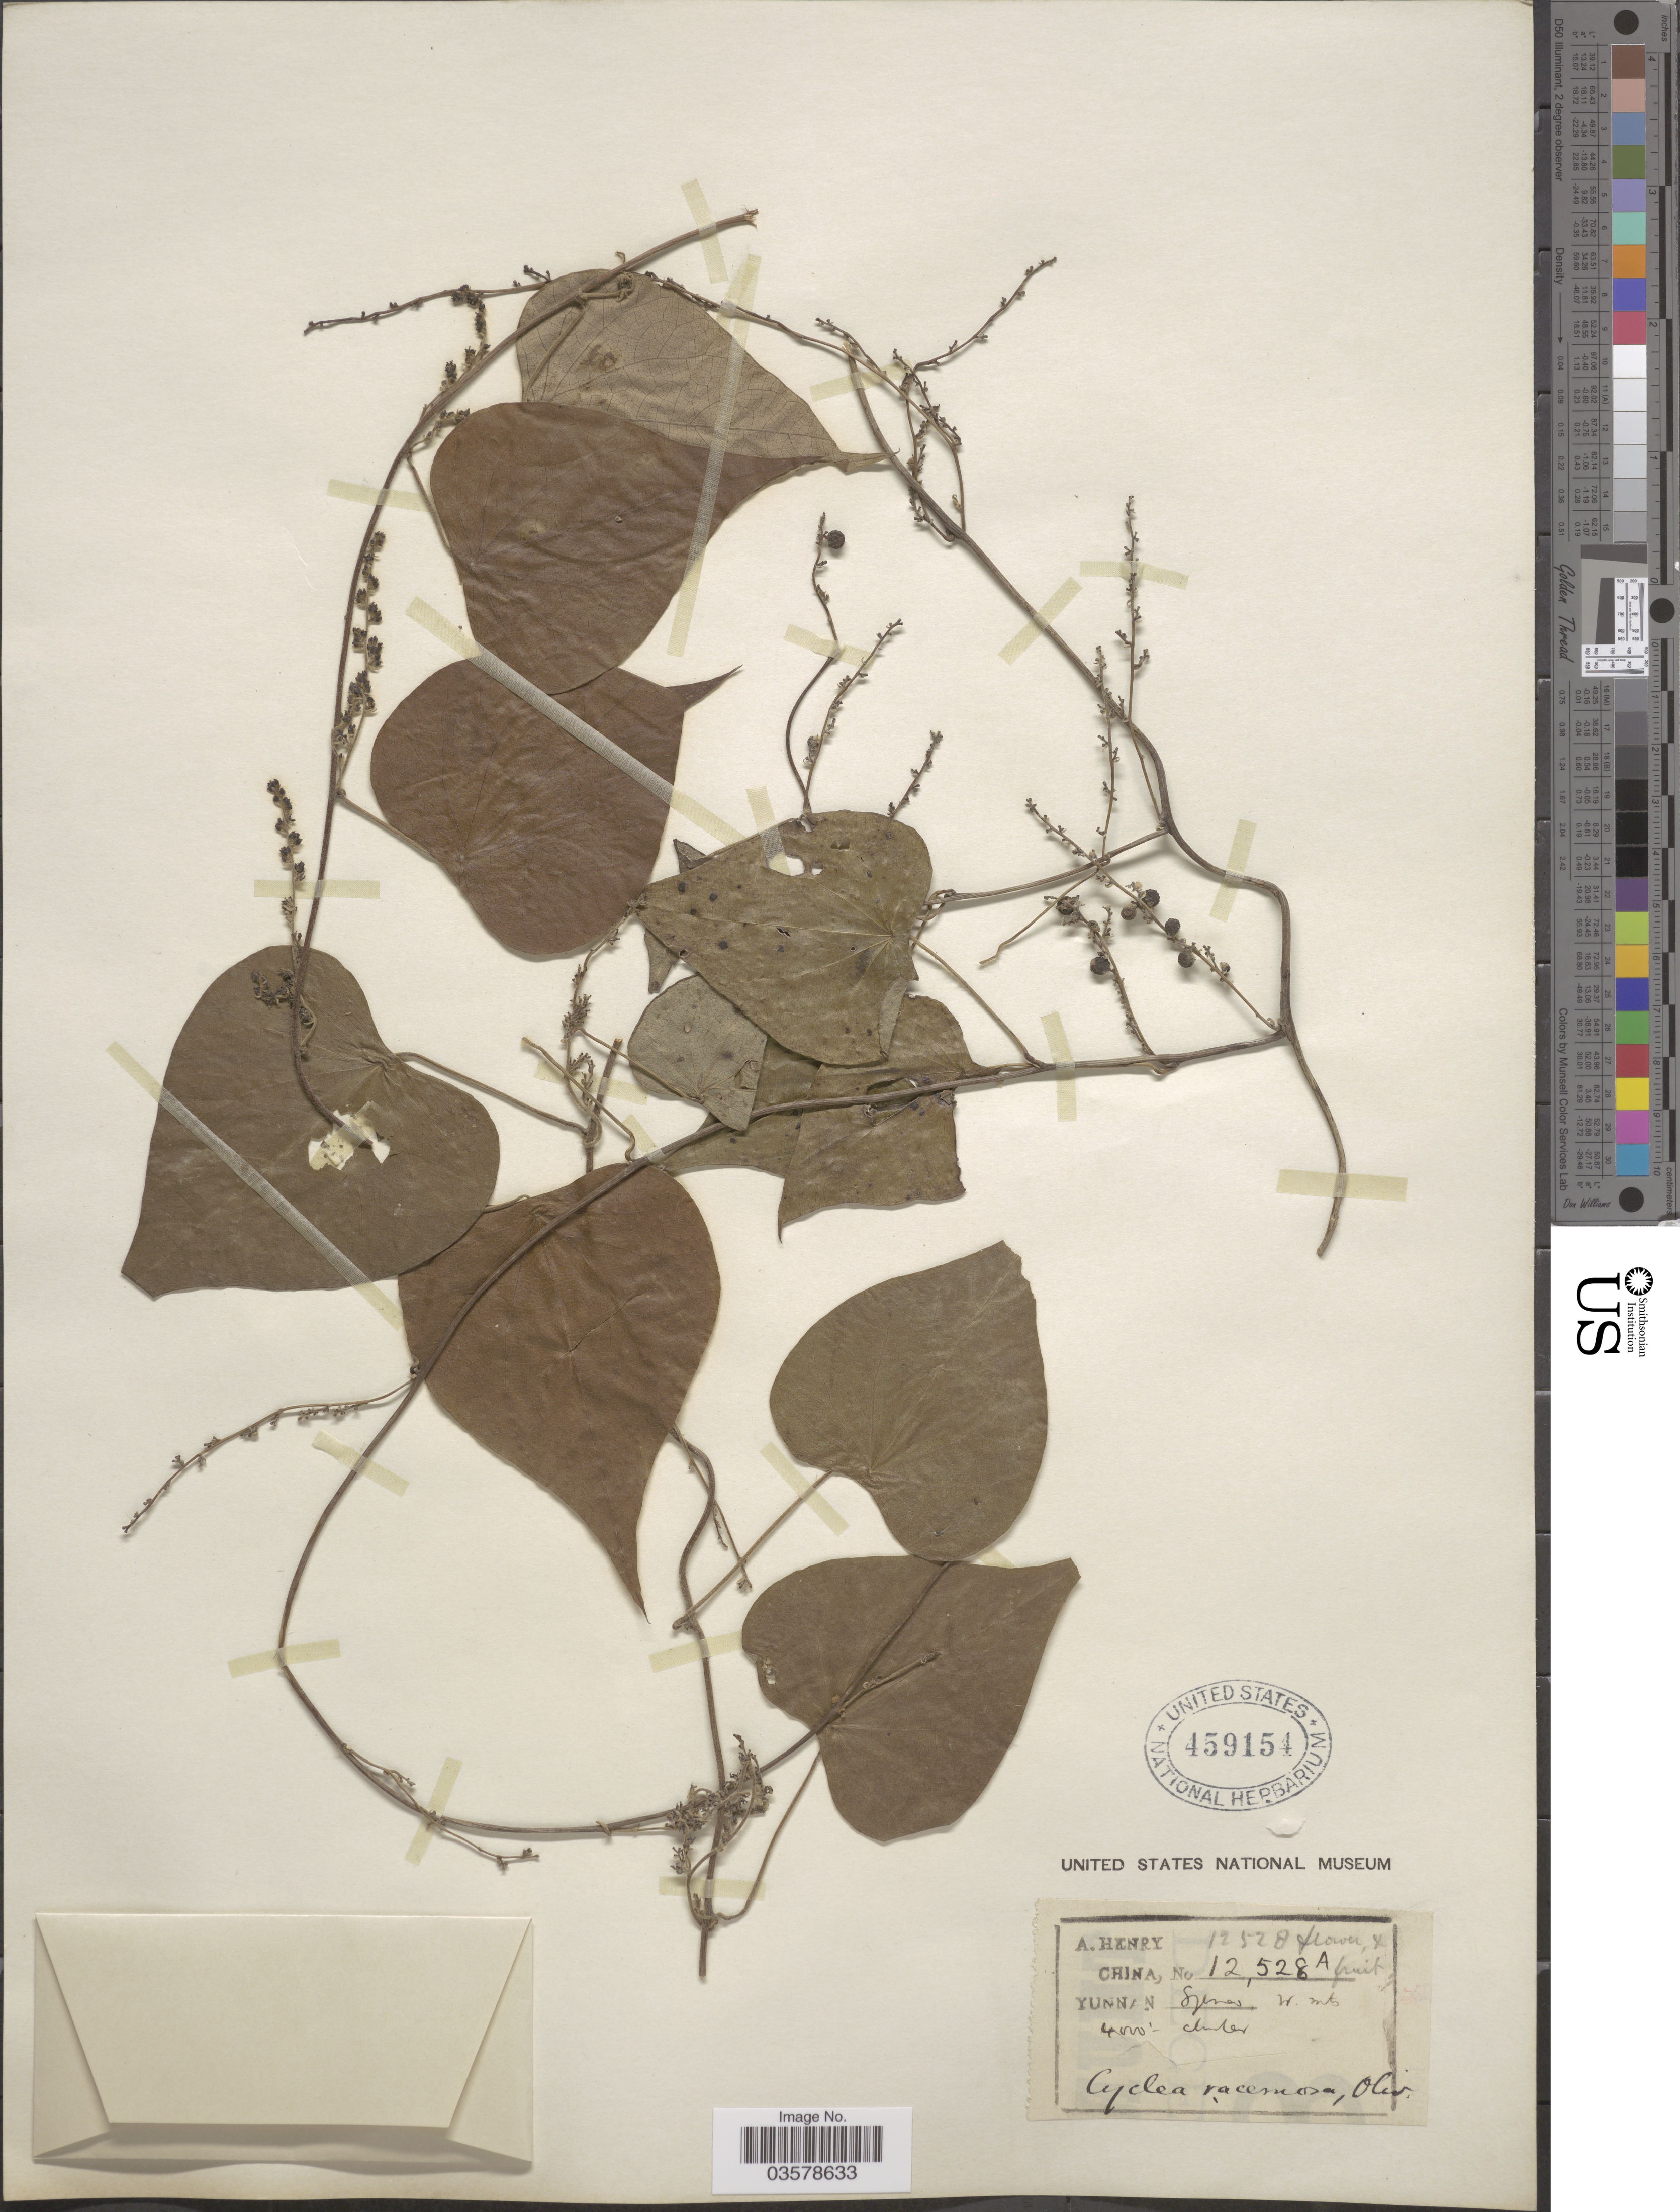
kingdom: Plantae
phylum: Tracheophyta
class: Magnoliopsida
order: Ranunculales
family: Menispermaceae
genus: Cyclea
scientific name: Cyclea racemosa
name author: Oliv.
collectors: A. Henry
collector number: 12528 A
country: China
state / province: Yunnan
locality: Szemoa. W. Mts.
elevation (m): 1219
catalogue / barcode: US 459154